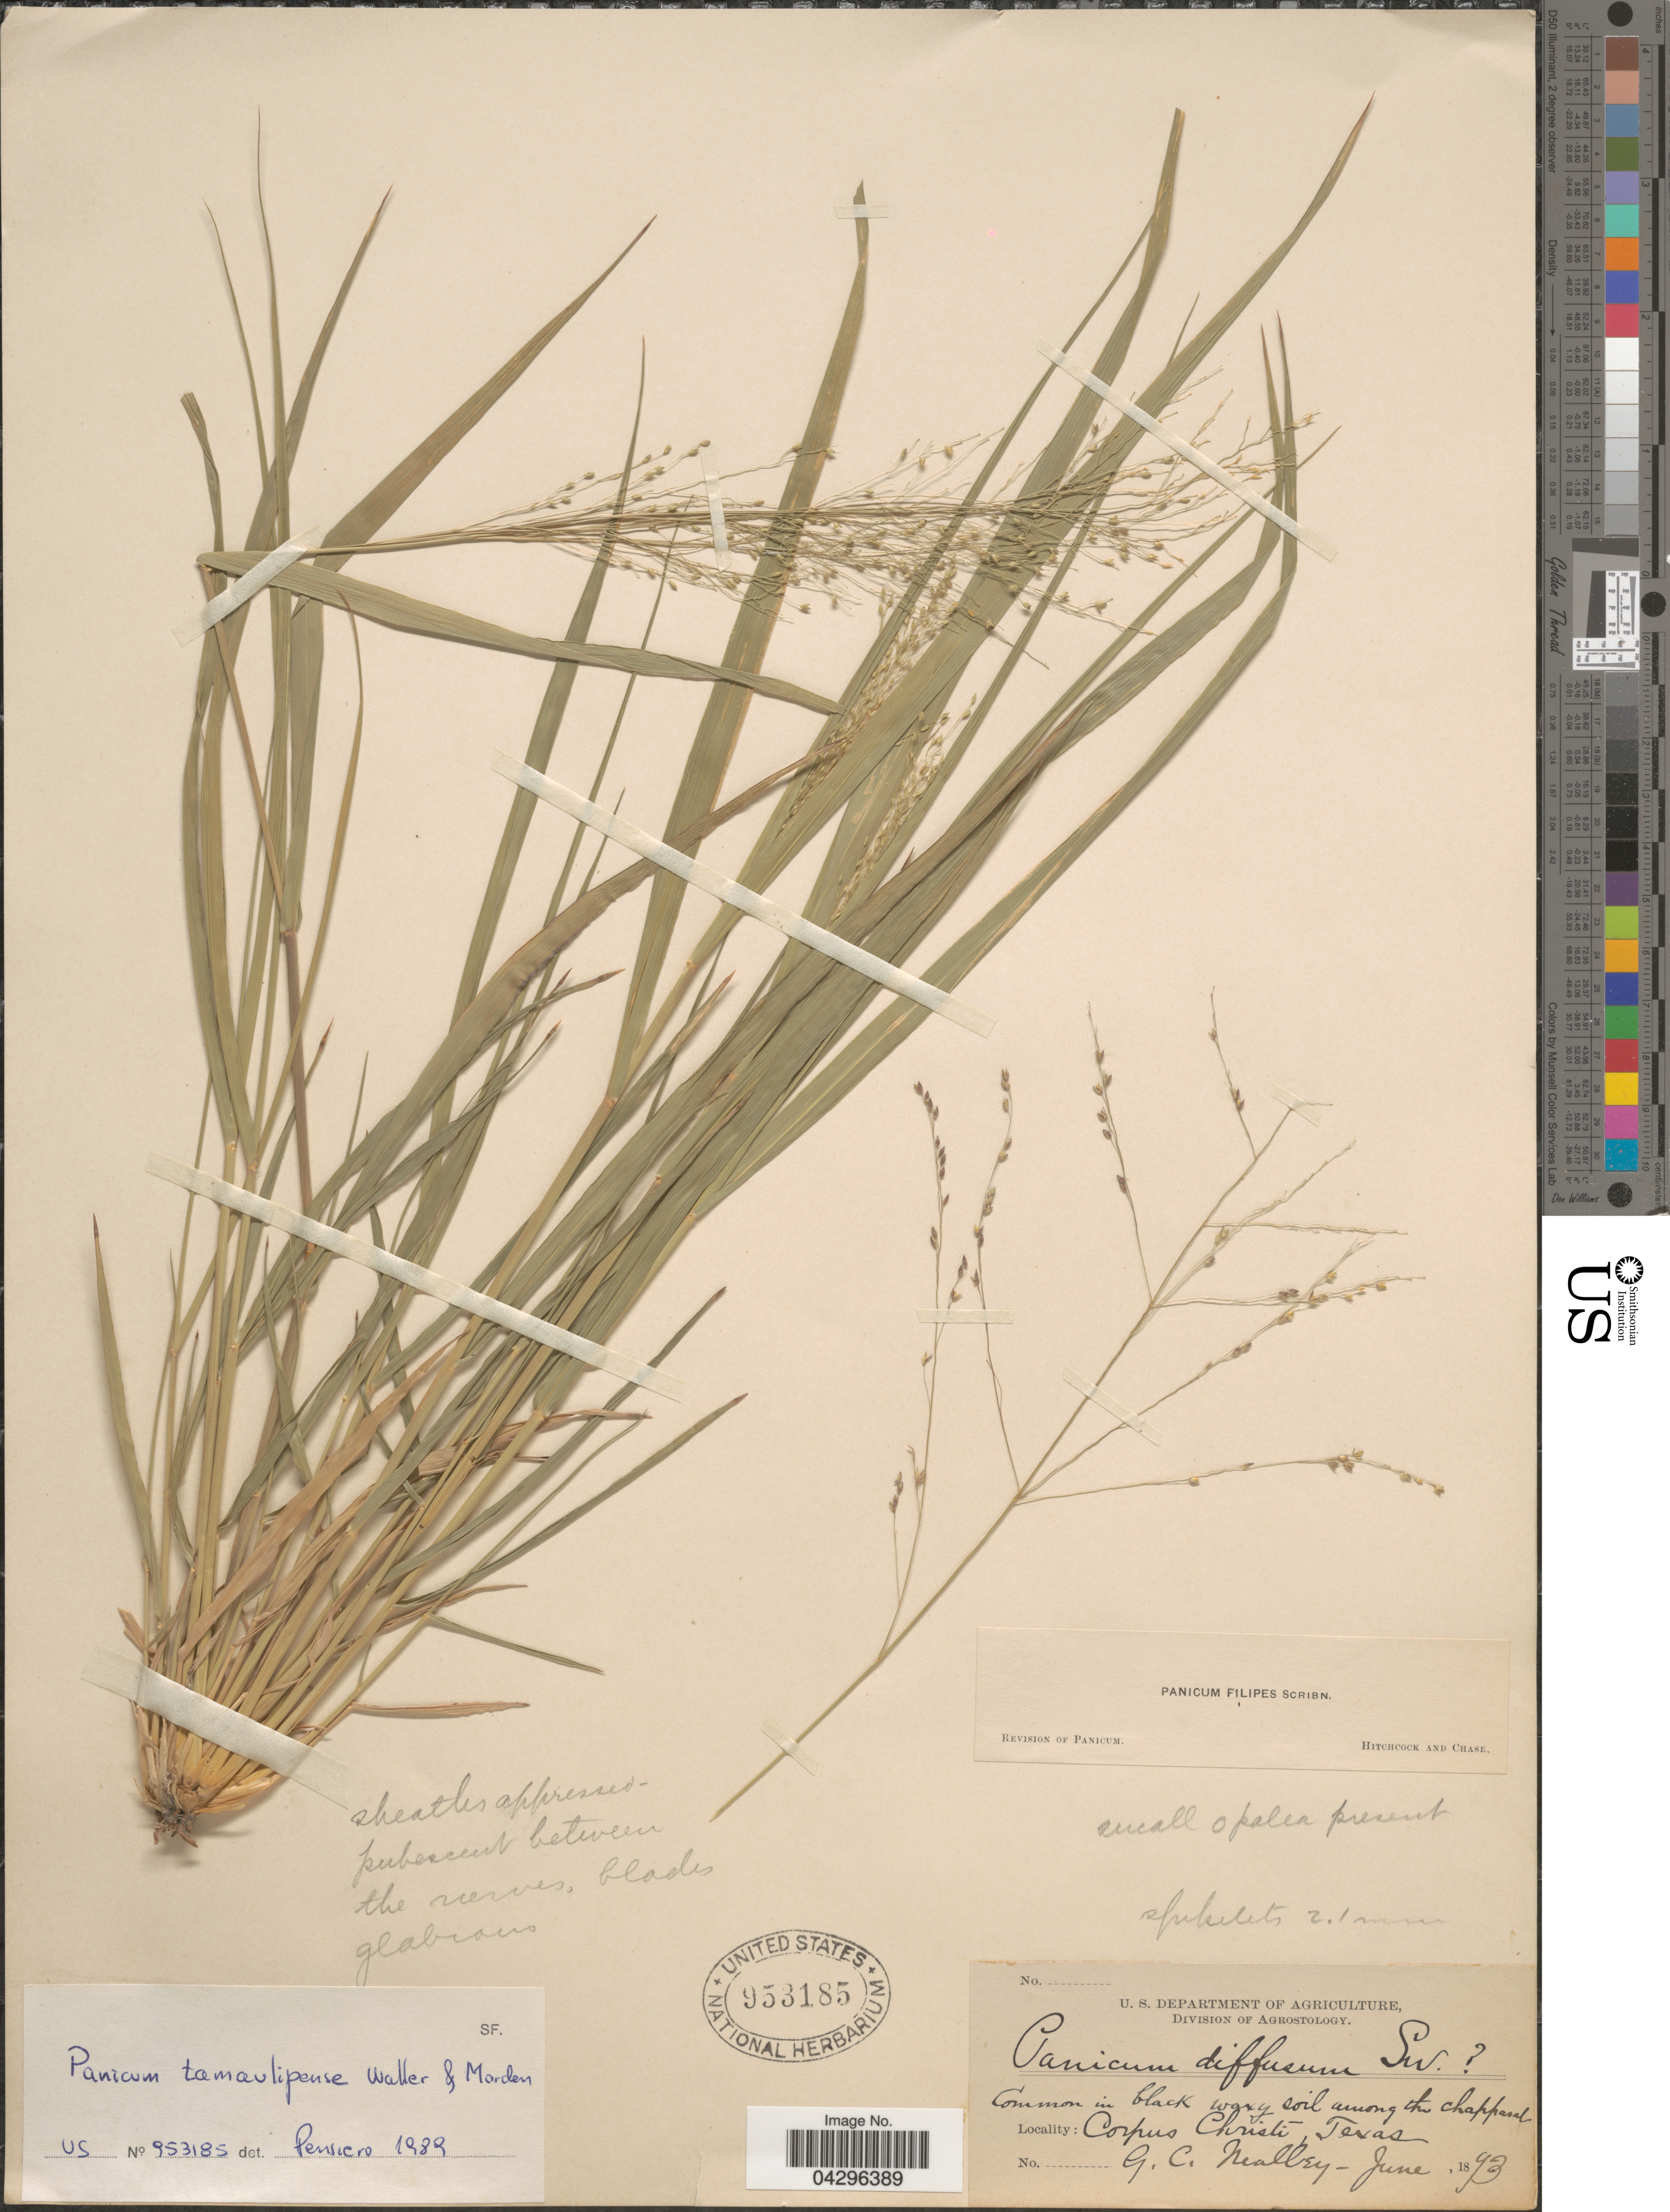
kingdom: Plantae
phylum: Tracheophyta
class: Liliopsida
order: Poales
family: Poaceae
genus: Panicum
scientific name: Panicum tamaulipense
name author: Waller & Morden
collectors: G. C. Nealley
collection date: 1893-06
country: United States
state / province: Texas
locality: Corpus Christi.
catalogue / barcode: US 953185